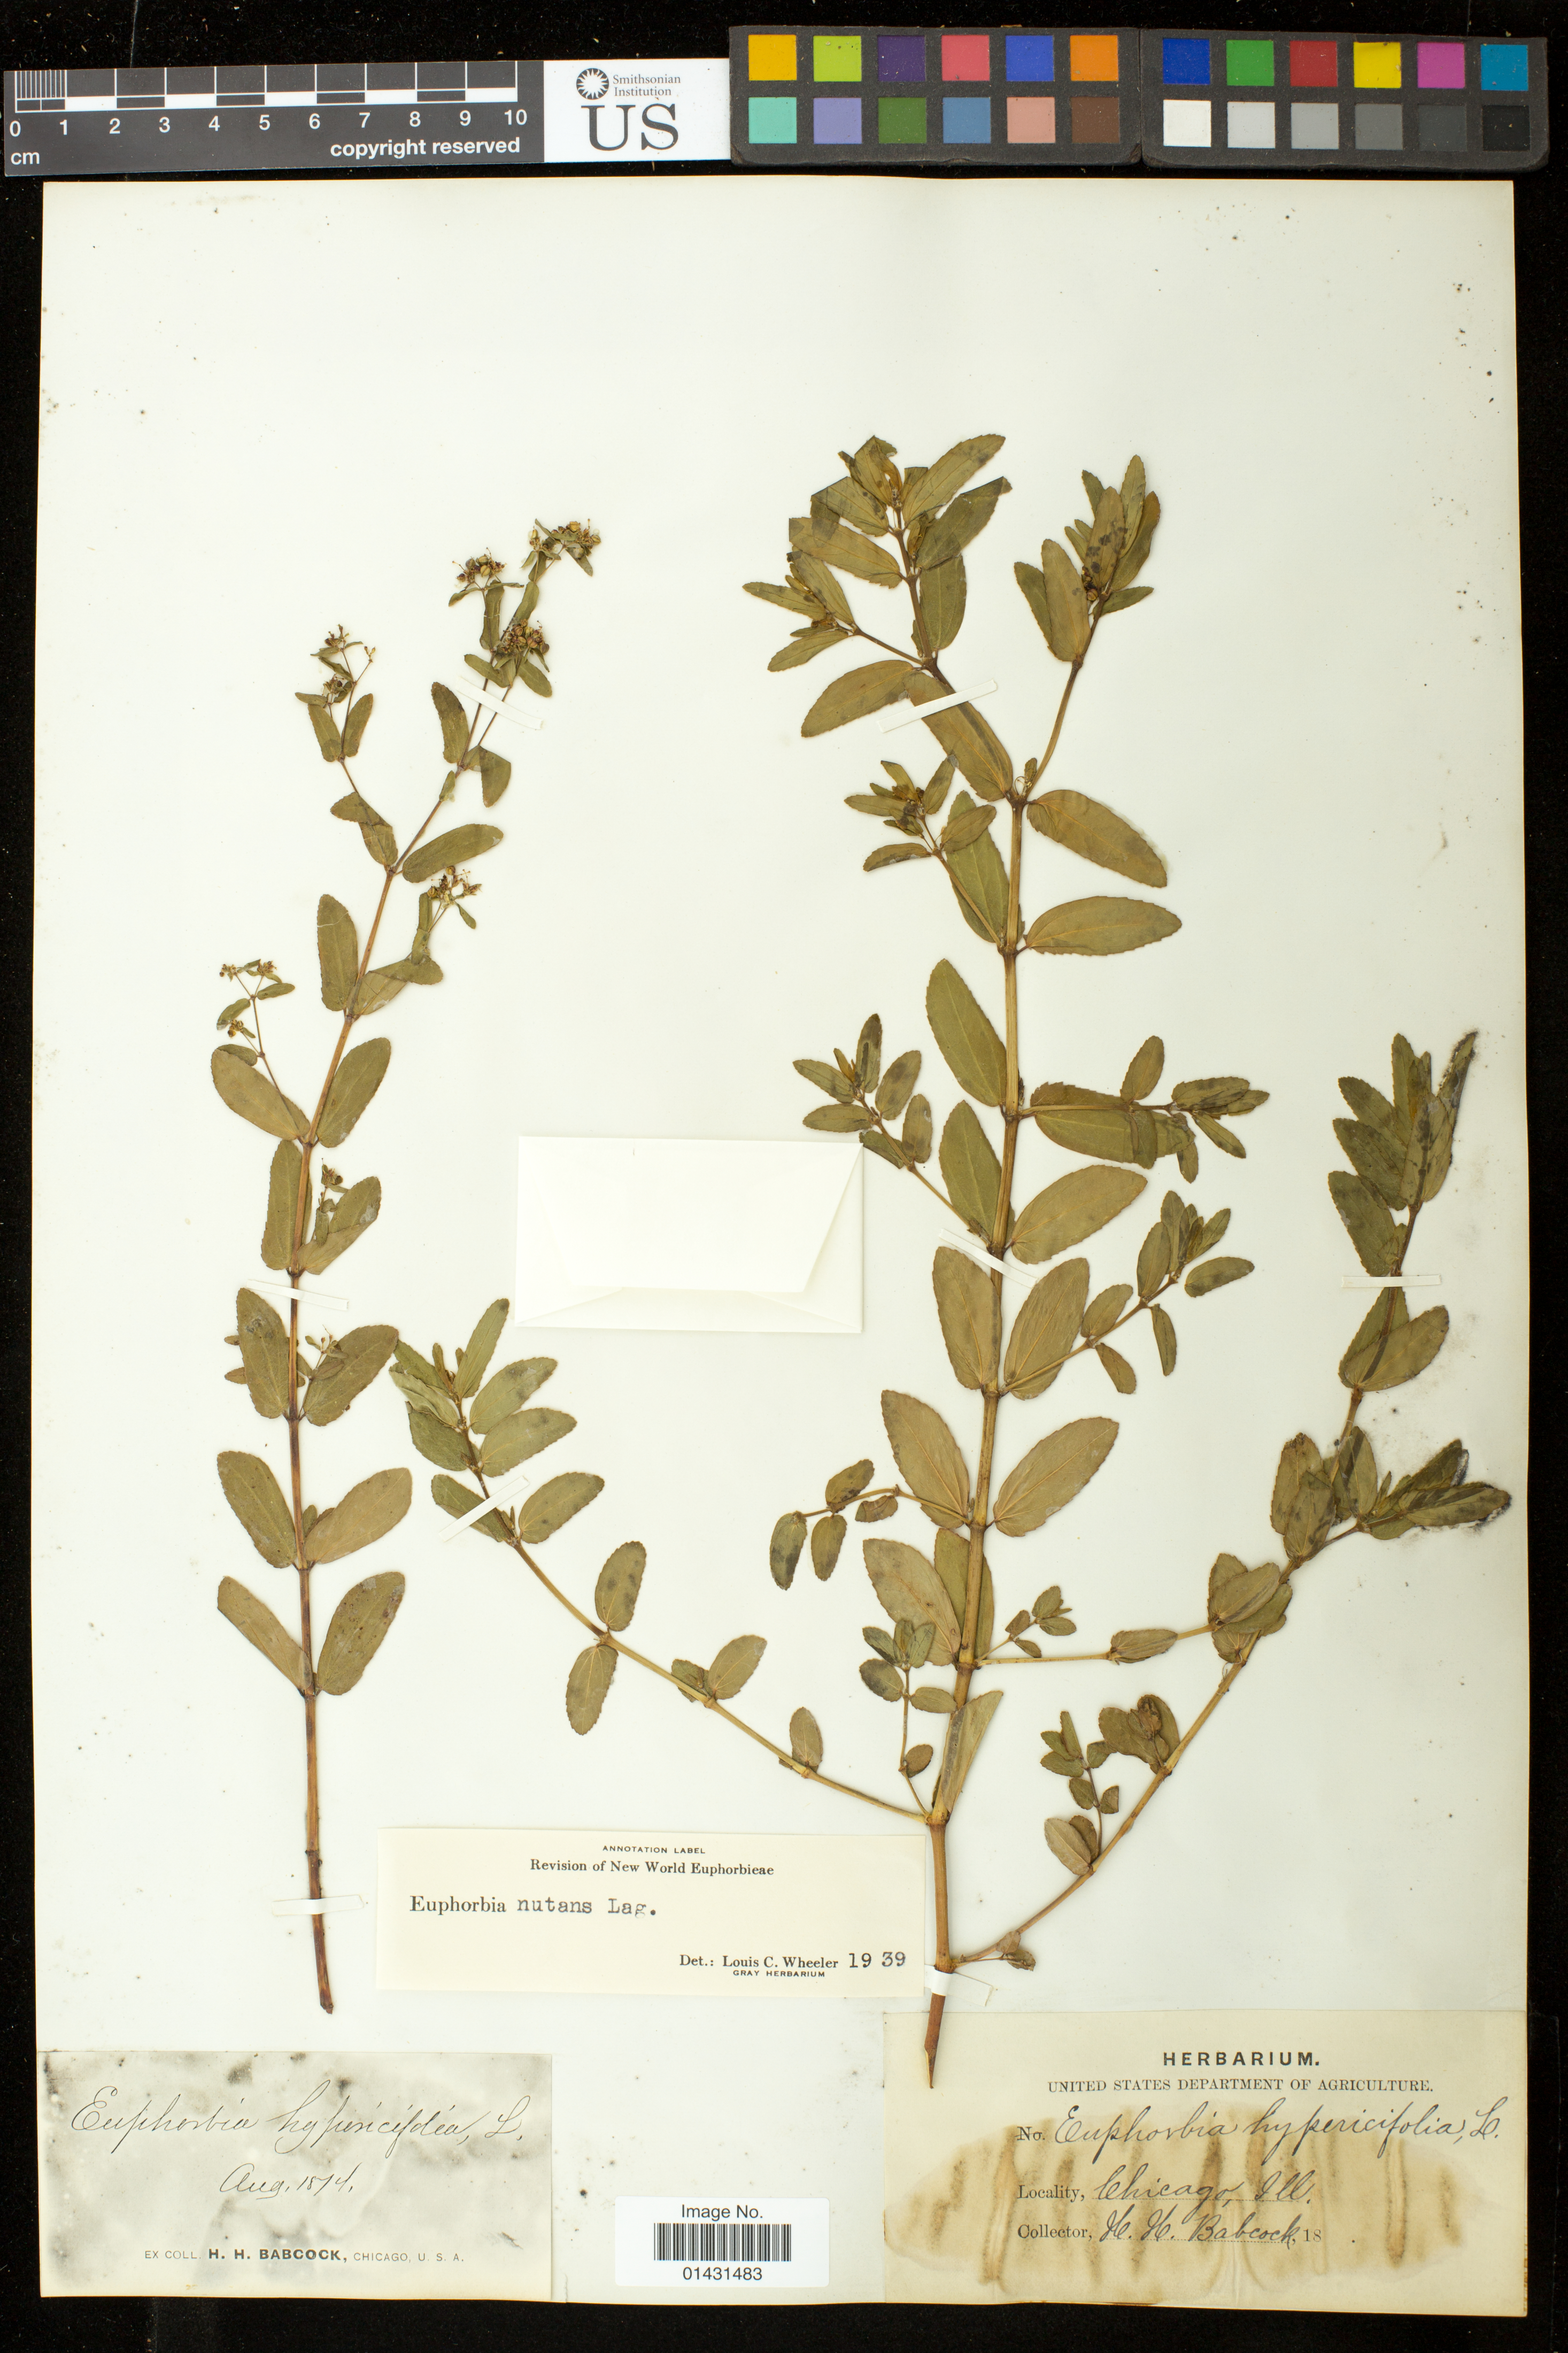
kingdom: Plantae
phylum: Tracheophyta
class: Magnoliopsida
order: Malpighiales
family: Euphorbiaceae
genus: Euphorbia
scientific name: Euphorbia maculata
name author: L.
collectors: H. Babcock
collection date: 1874-08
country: United States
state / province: Illinois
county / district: Cook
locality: Chicago